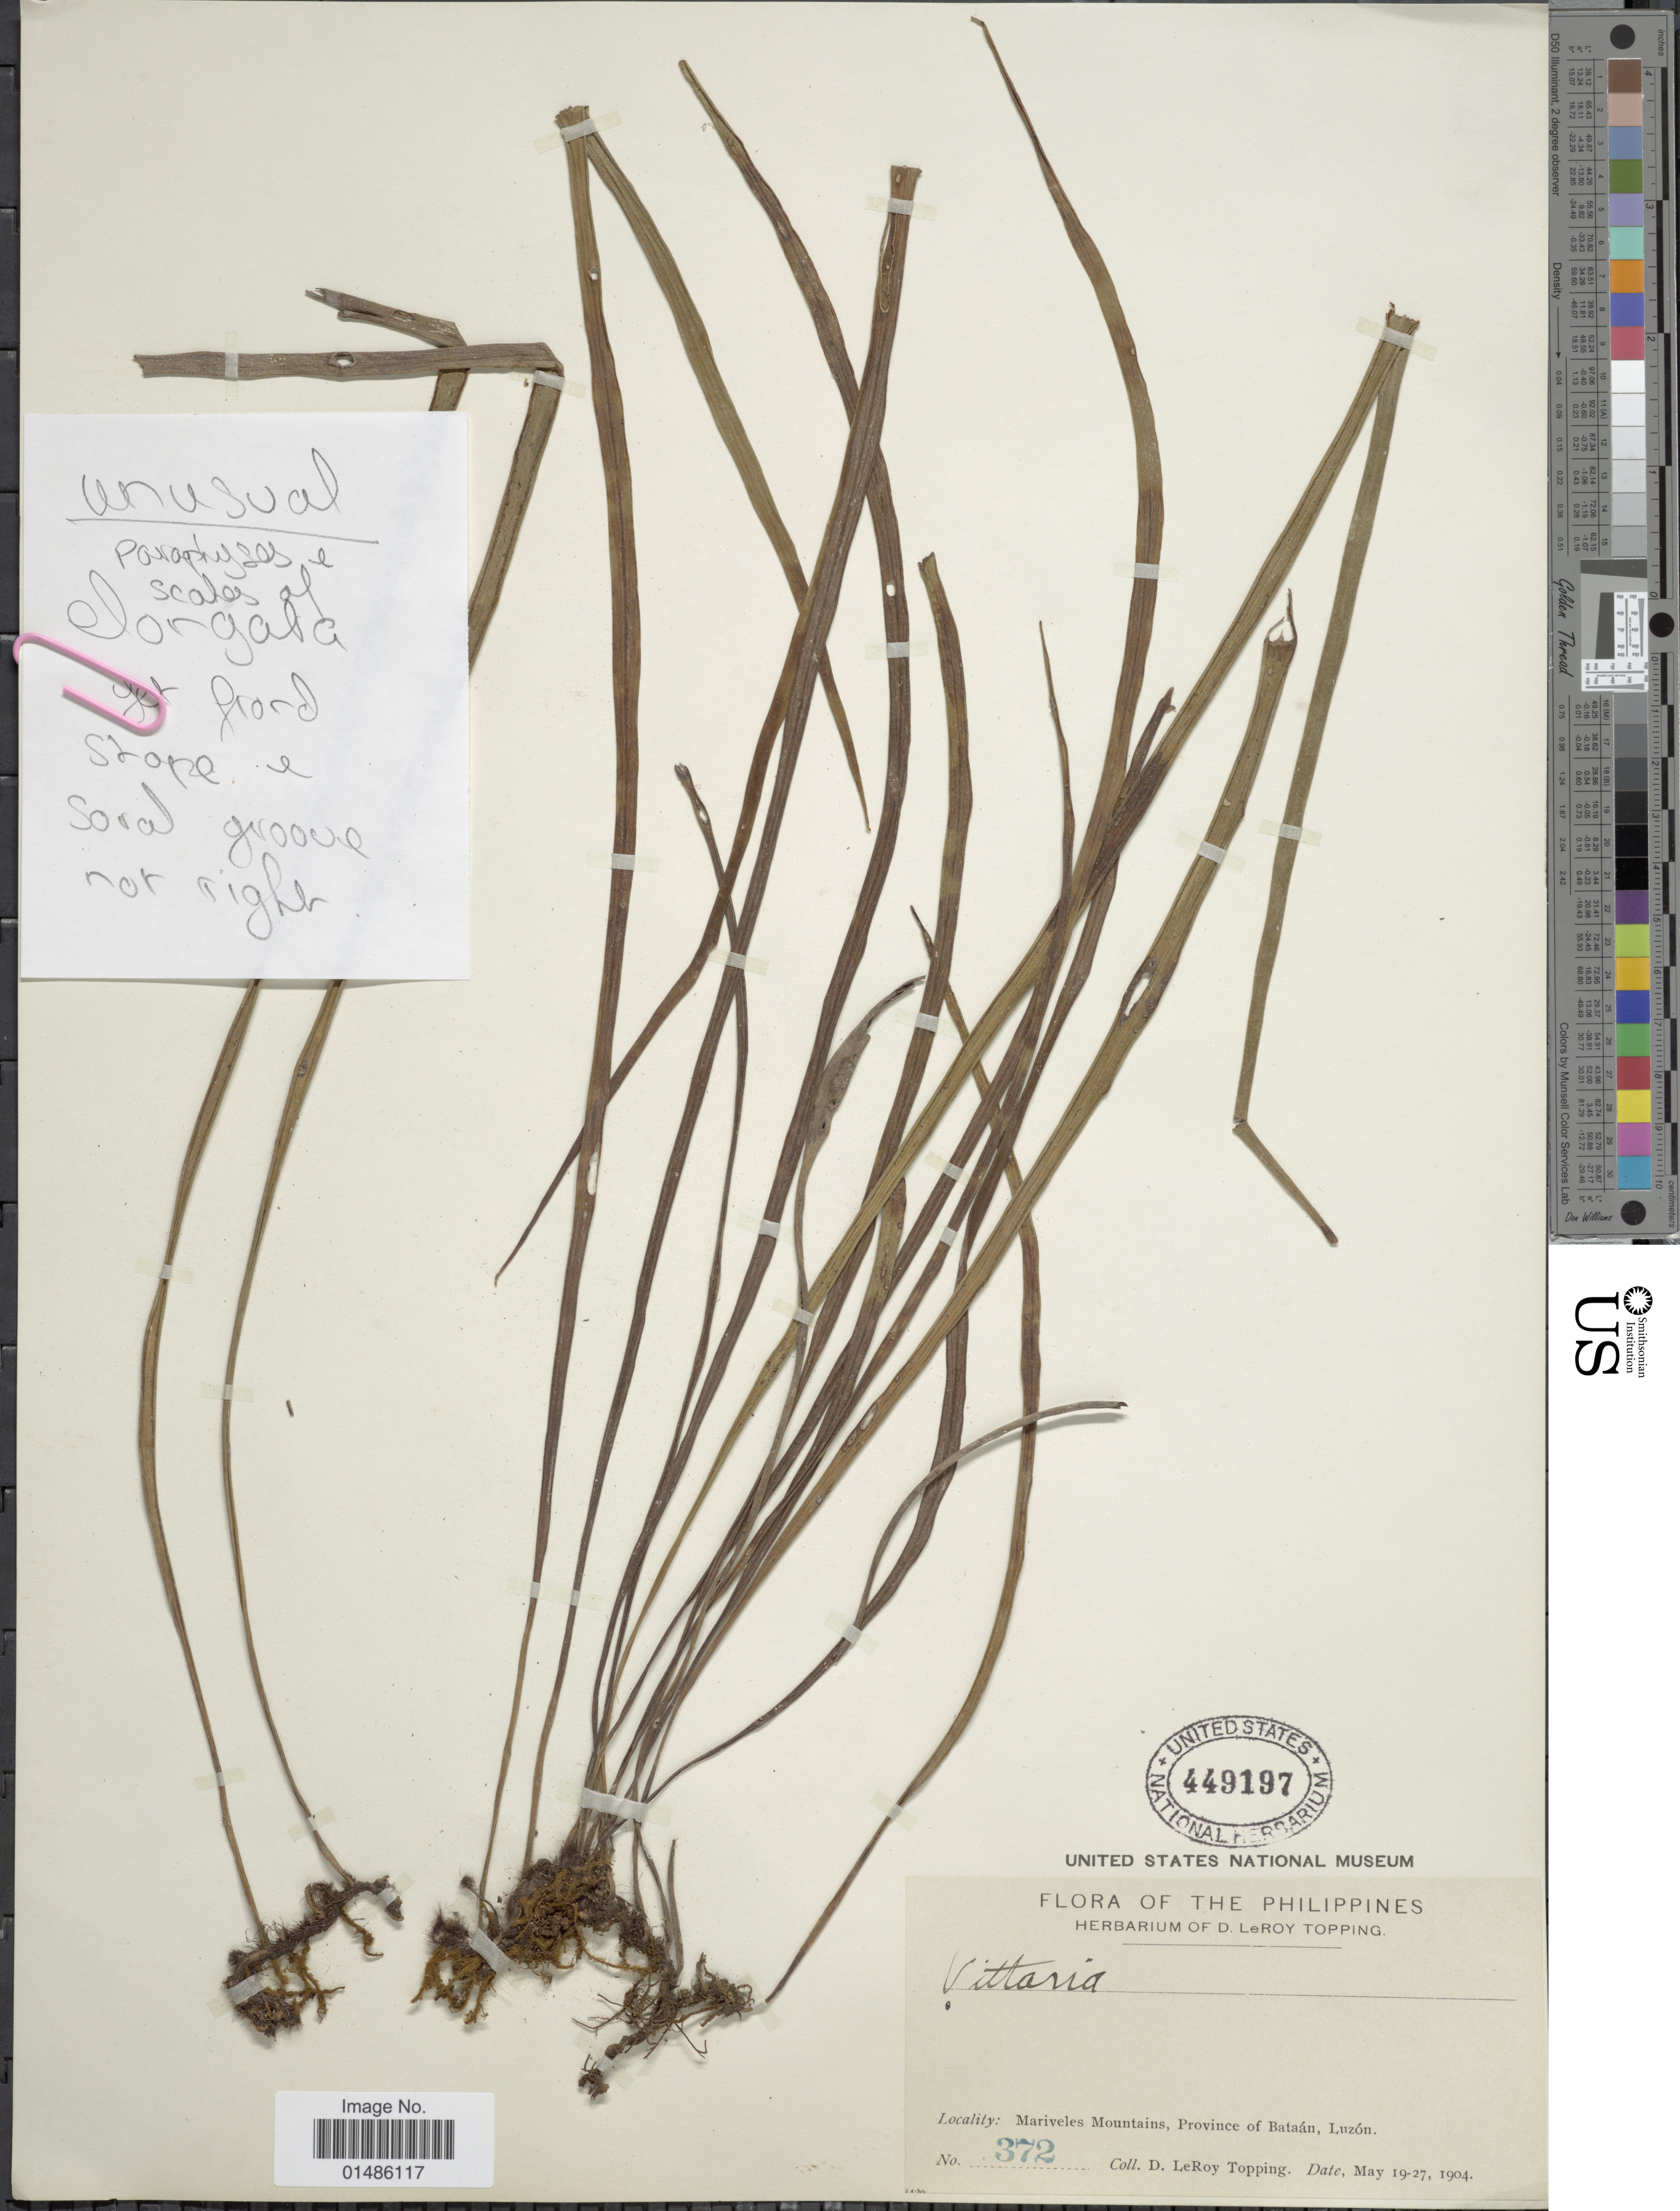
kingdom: Plantae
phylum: Tracheophyta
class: Polypodiopsida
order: Polypodiales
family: Pteridaceae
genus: Haplopteris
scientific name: Haplopteris elongata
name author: (Sw.) Crane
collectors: D. L. Topping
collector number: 372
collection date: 1904-05-19/1904-05-27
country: Philippines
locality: Mariveles Mountains, Province of Bataán, Luzón.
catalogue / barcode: US 449197